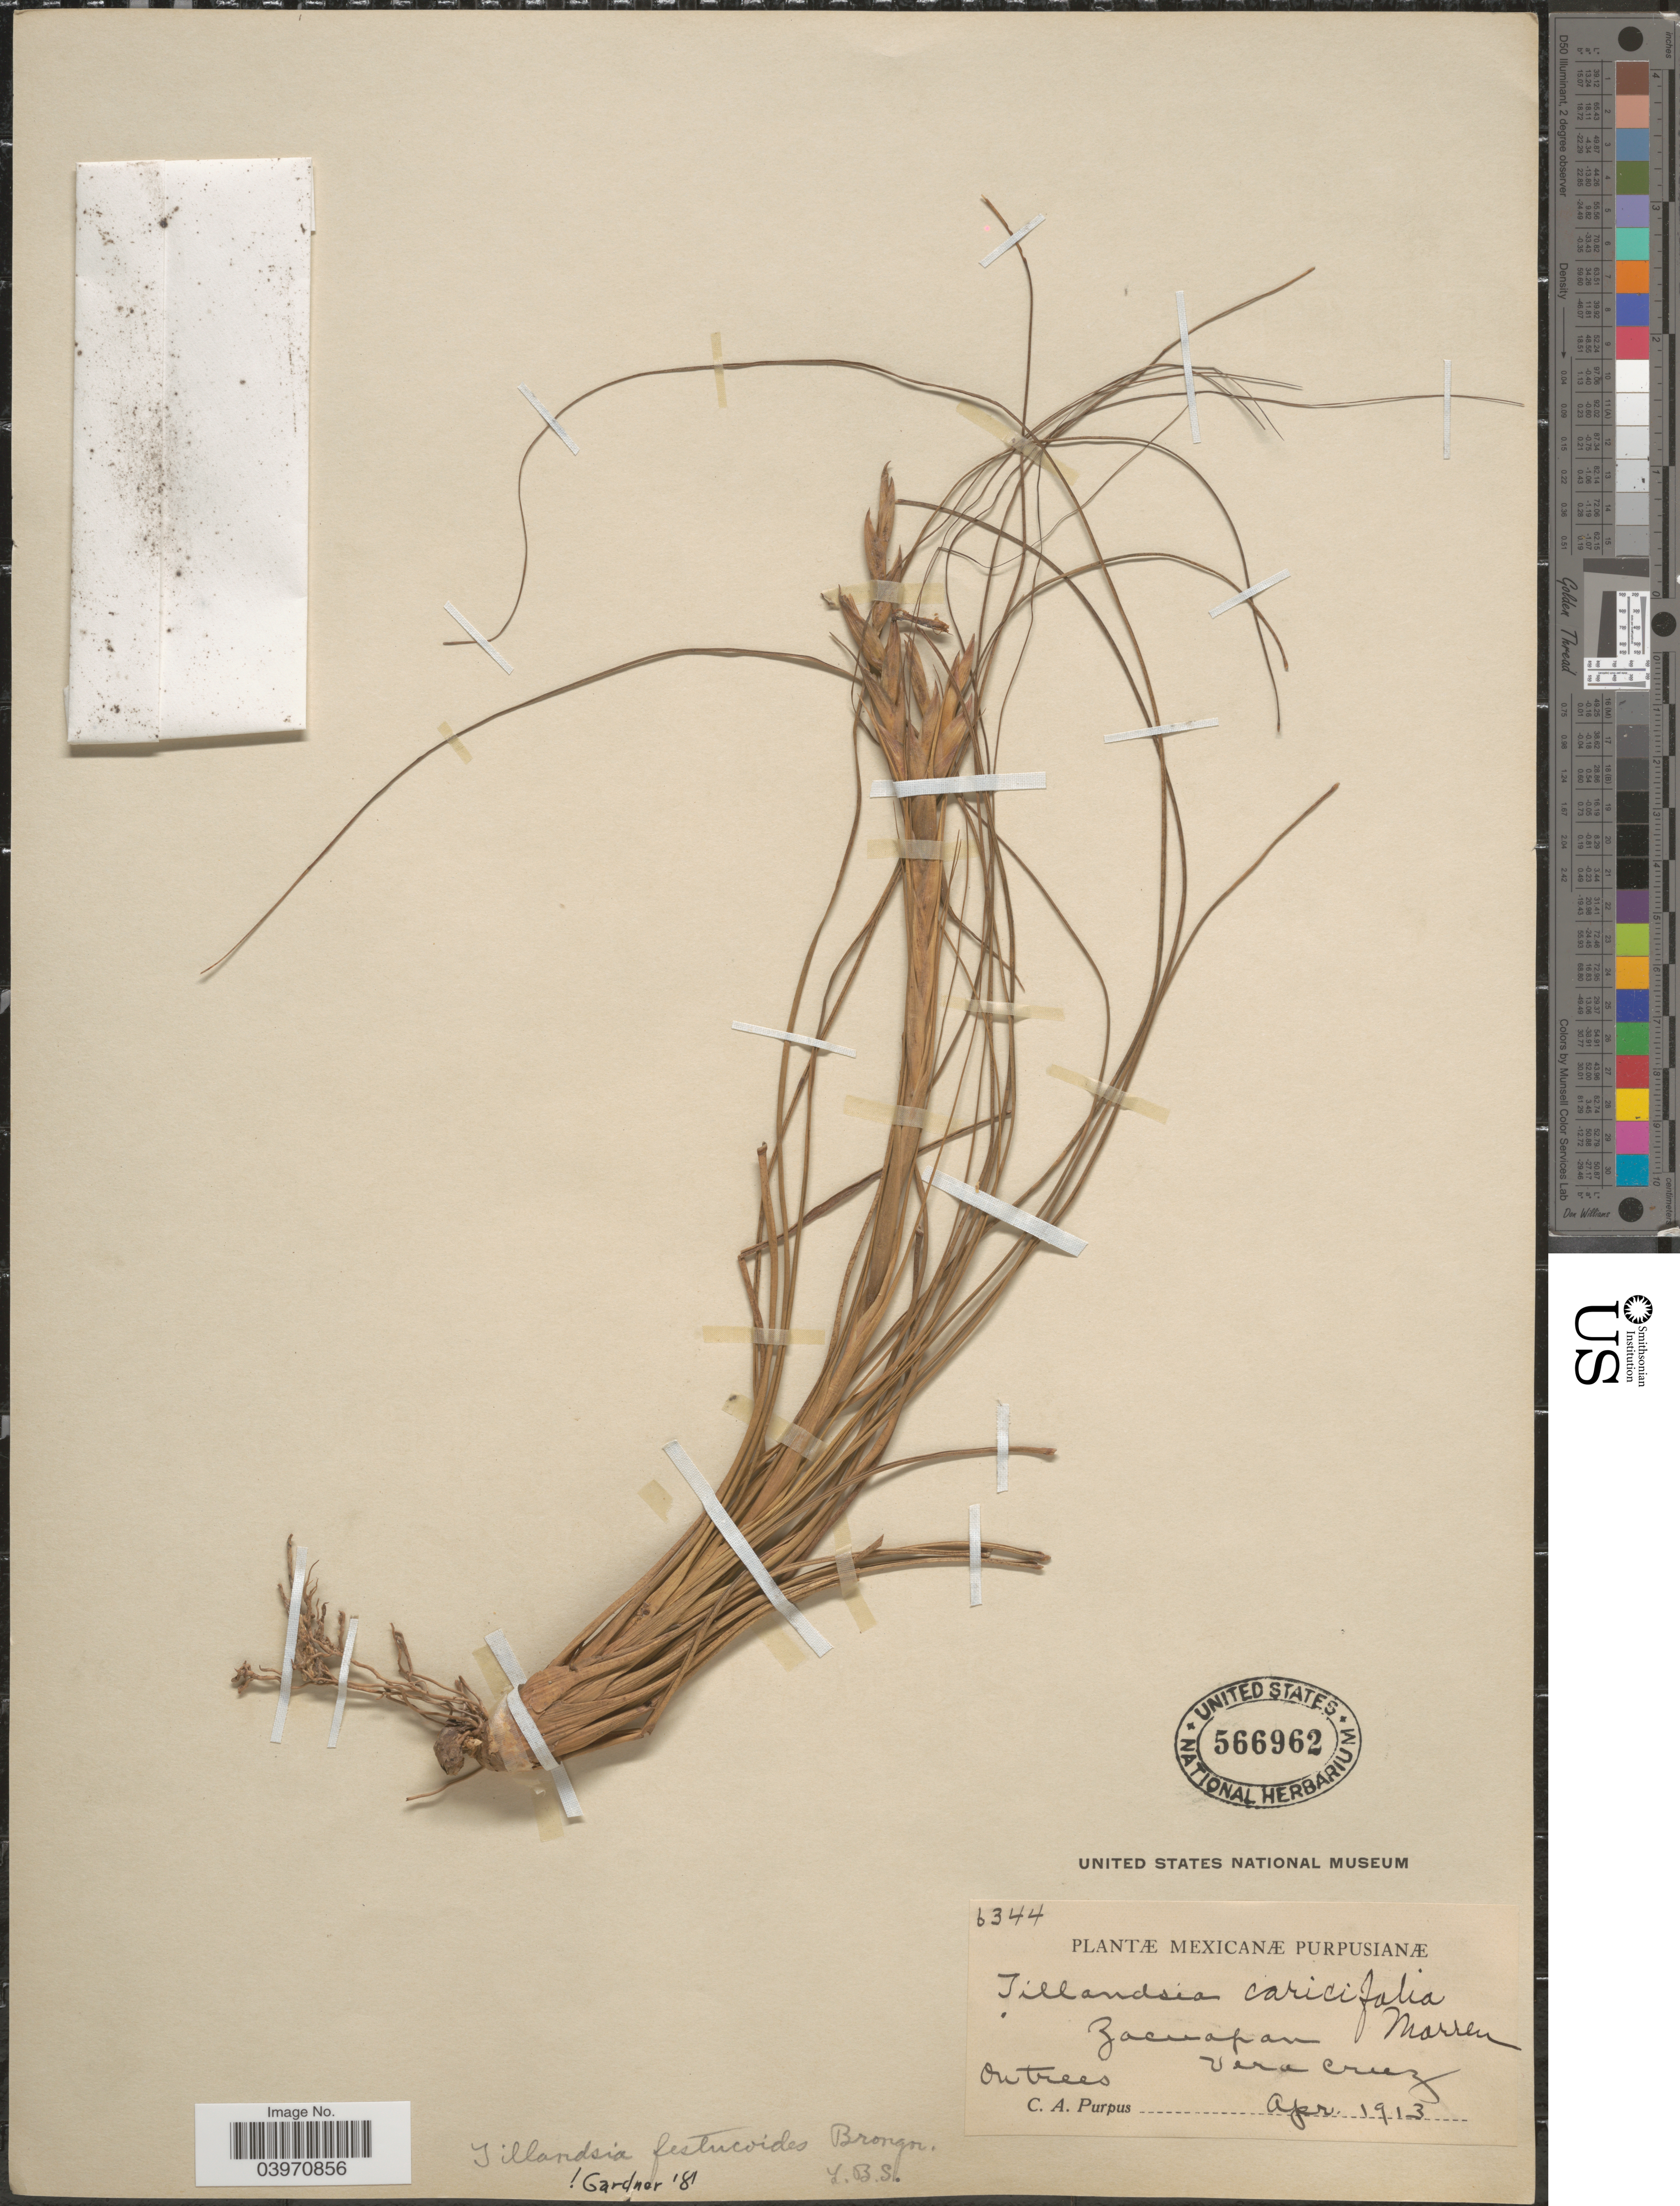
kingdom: Plantae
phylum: Tracheophyta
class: Liliopsida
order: Poales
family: Bromeliaceae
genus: Tillandsia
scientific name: Tillandsia festucoides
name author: Brongn. ex Mez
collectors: C. A. Purpus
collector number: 6344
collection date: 1913-04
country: Mexico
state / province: Veracruz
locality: Zacuapan, Vera Cruz.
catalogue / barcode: US 566962